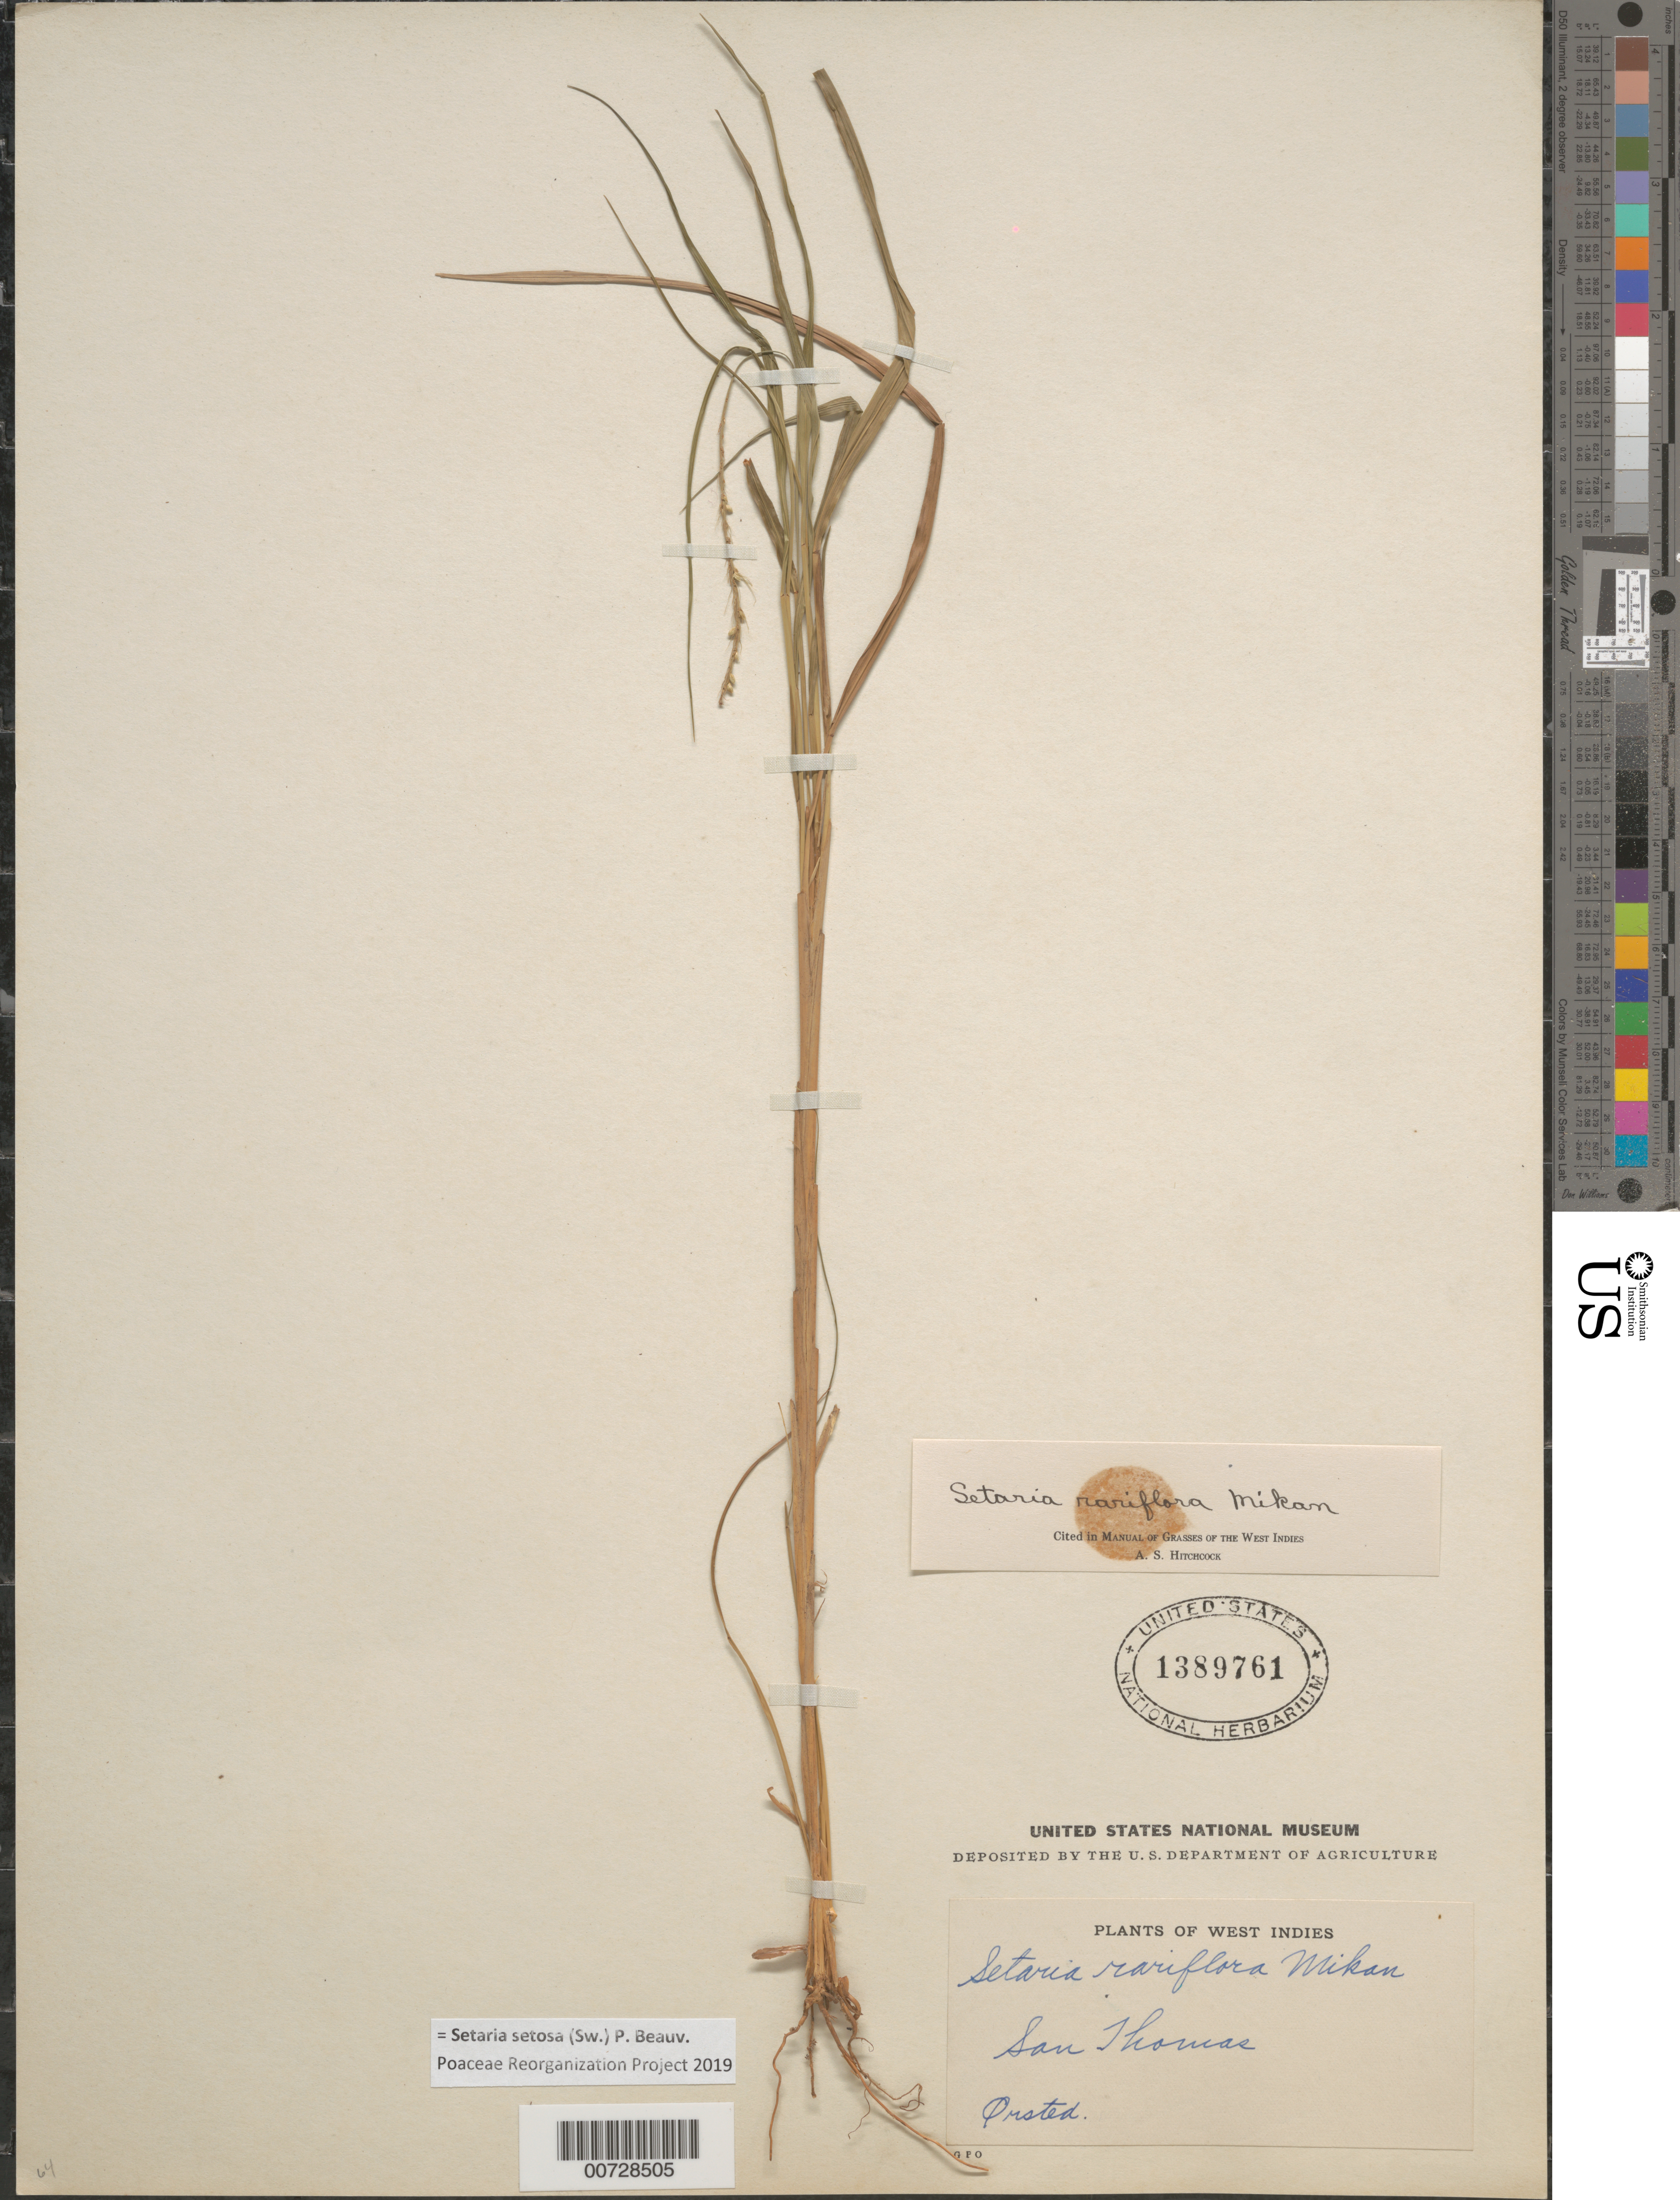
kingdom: Plantae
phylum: Tracheophyta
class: Liliopsida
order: Poales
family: Poaceae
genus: Setaria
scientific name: Setaria setosa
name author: (Sw.) P. Beauv.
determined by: Poaceae Reorganization Project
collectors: A. S. Oersted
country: U.S. Virgin Islands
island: St. Thomas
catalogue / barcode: US 1389761